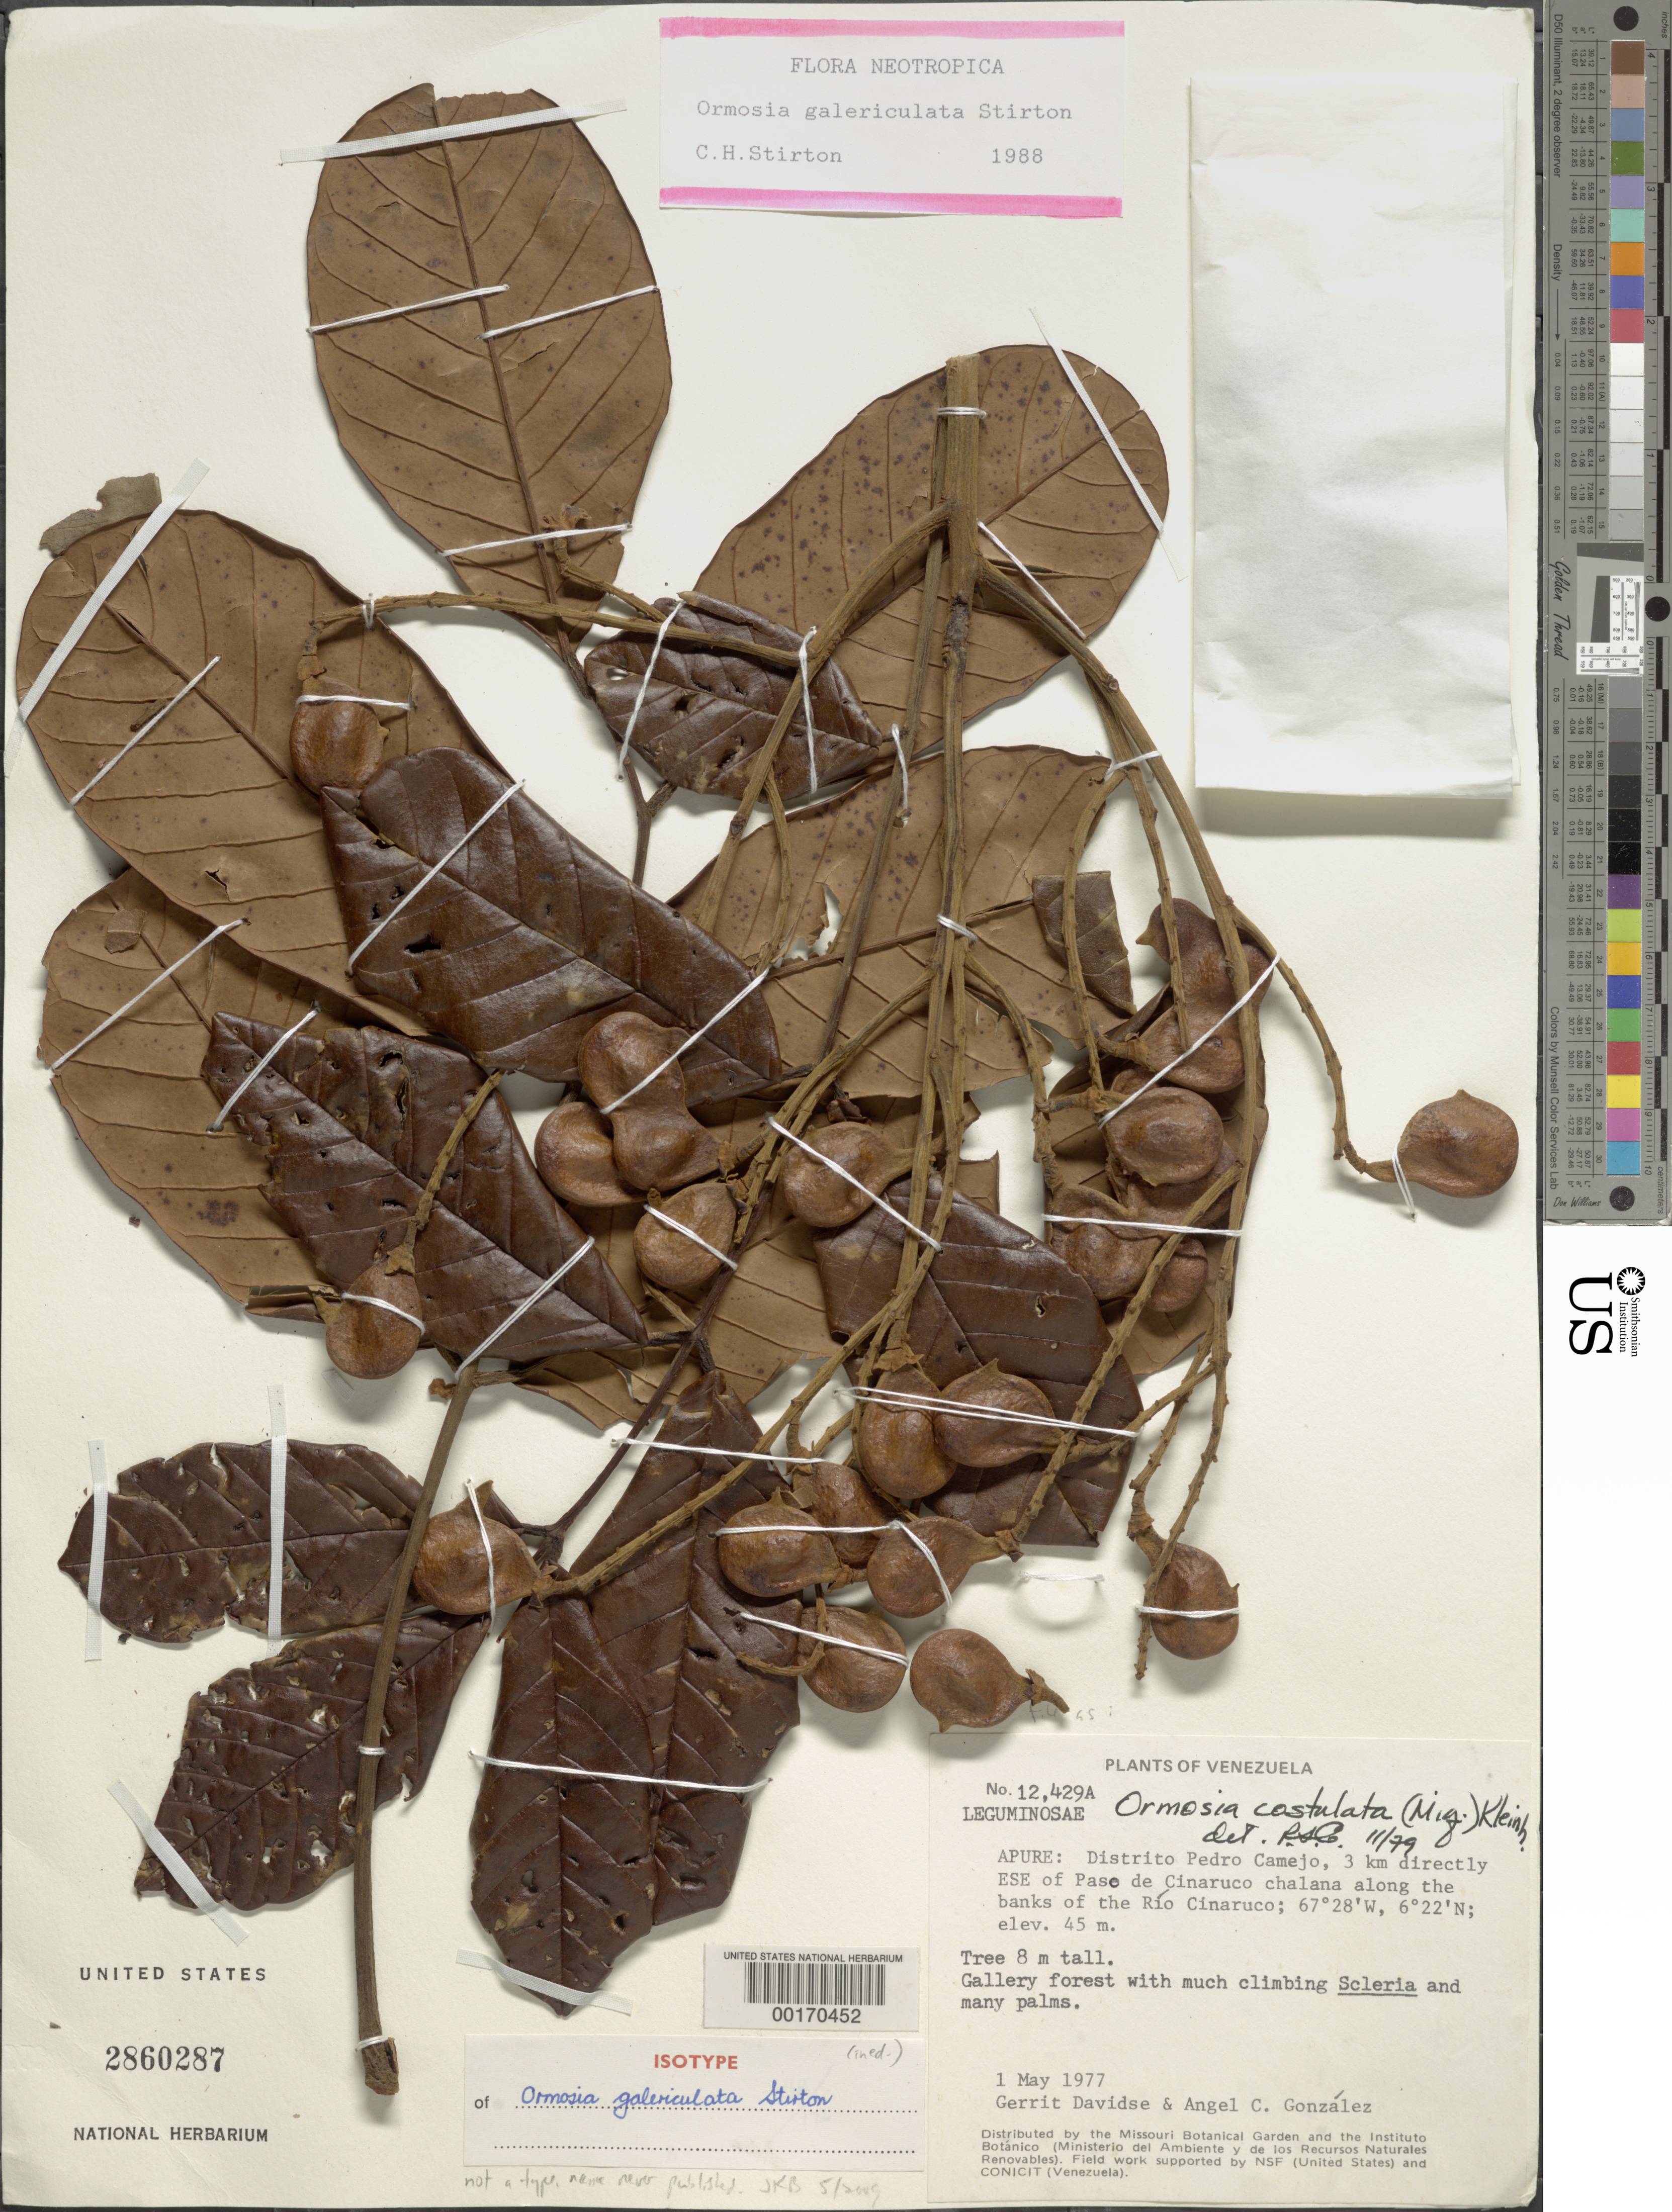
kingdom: Plantae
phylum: Tracheophyta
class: Magnoliopsida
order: Fabales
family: Fabaceae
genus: Ormosia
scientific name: Ormosia costulata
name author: (Miq.) Kleinhoonte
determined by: Cowan, R. S.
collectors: G. Davidse & A. C. González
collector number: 12429 a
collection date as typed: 01 May 1977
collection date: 1977-05-01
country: Venezuela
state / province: Apure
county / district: Pedro Camejo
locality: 3 km directly ESE of Paso de Cinaruco Chalana along banks of Rio Cinaruco.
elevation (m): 2700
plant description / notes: Specimen annotated by C.H. Stirton (1988) as isotype of Ormosia galericulata Stirton. Not a type, name never published.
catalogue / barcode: US 2860287